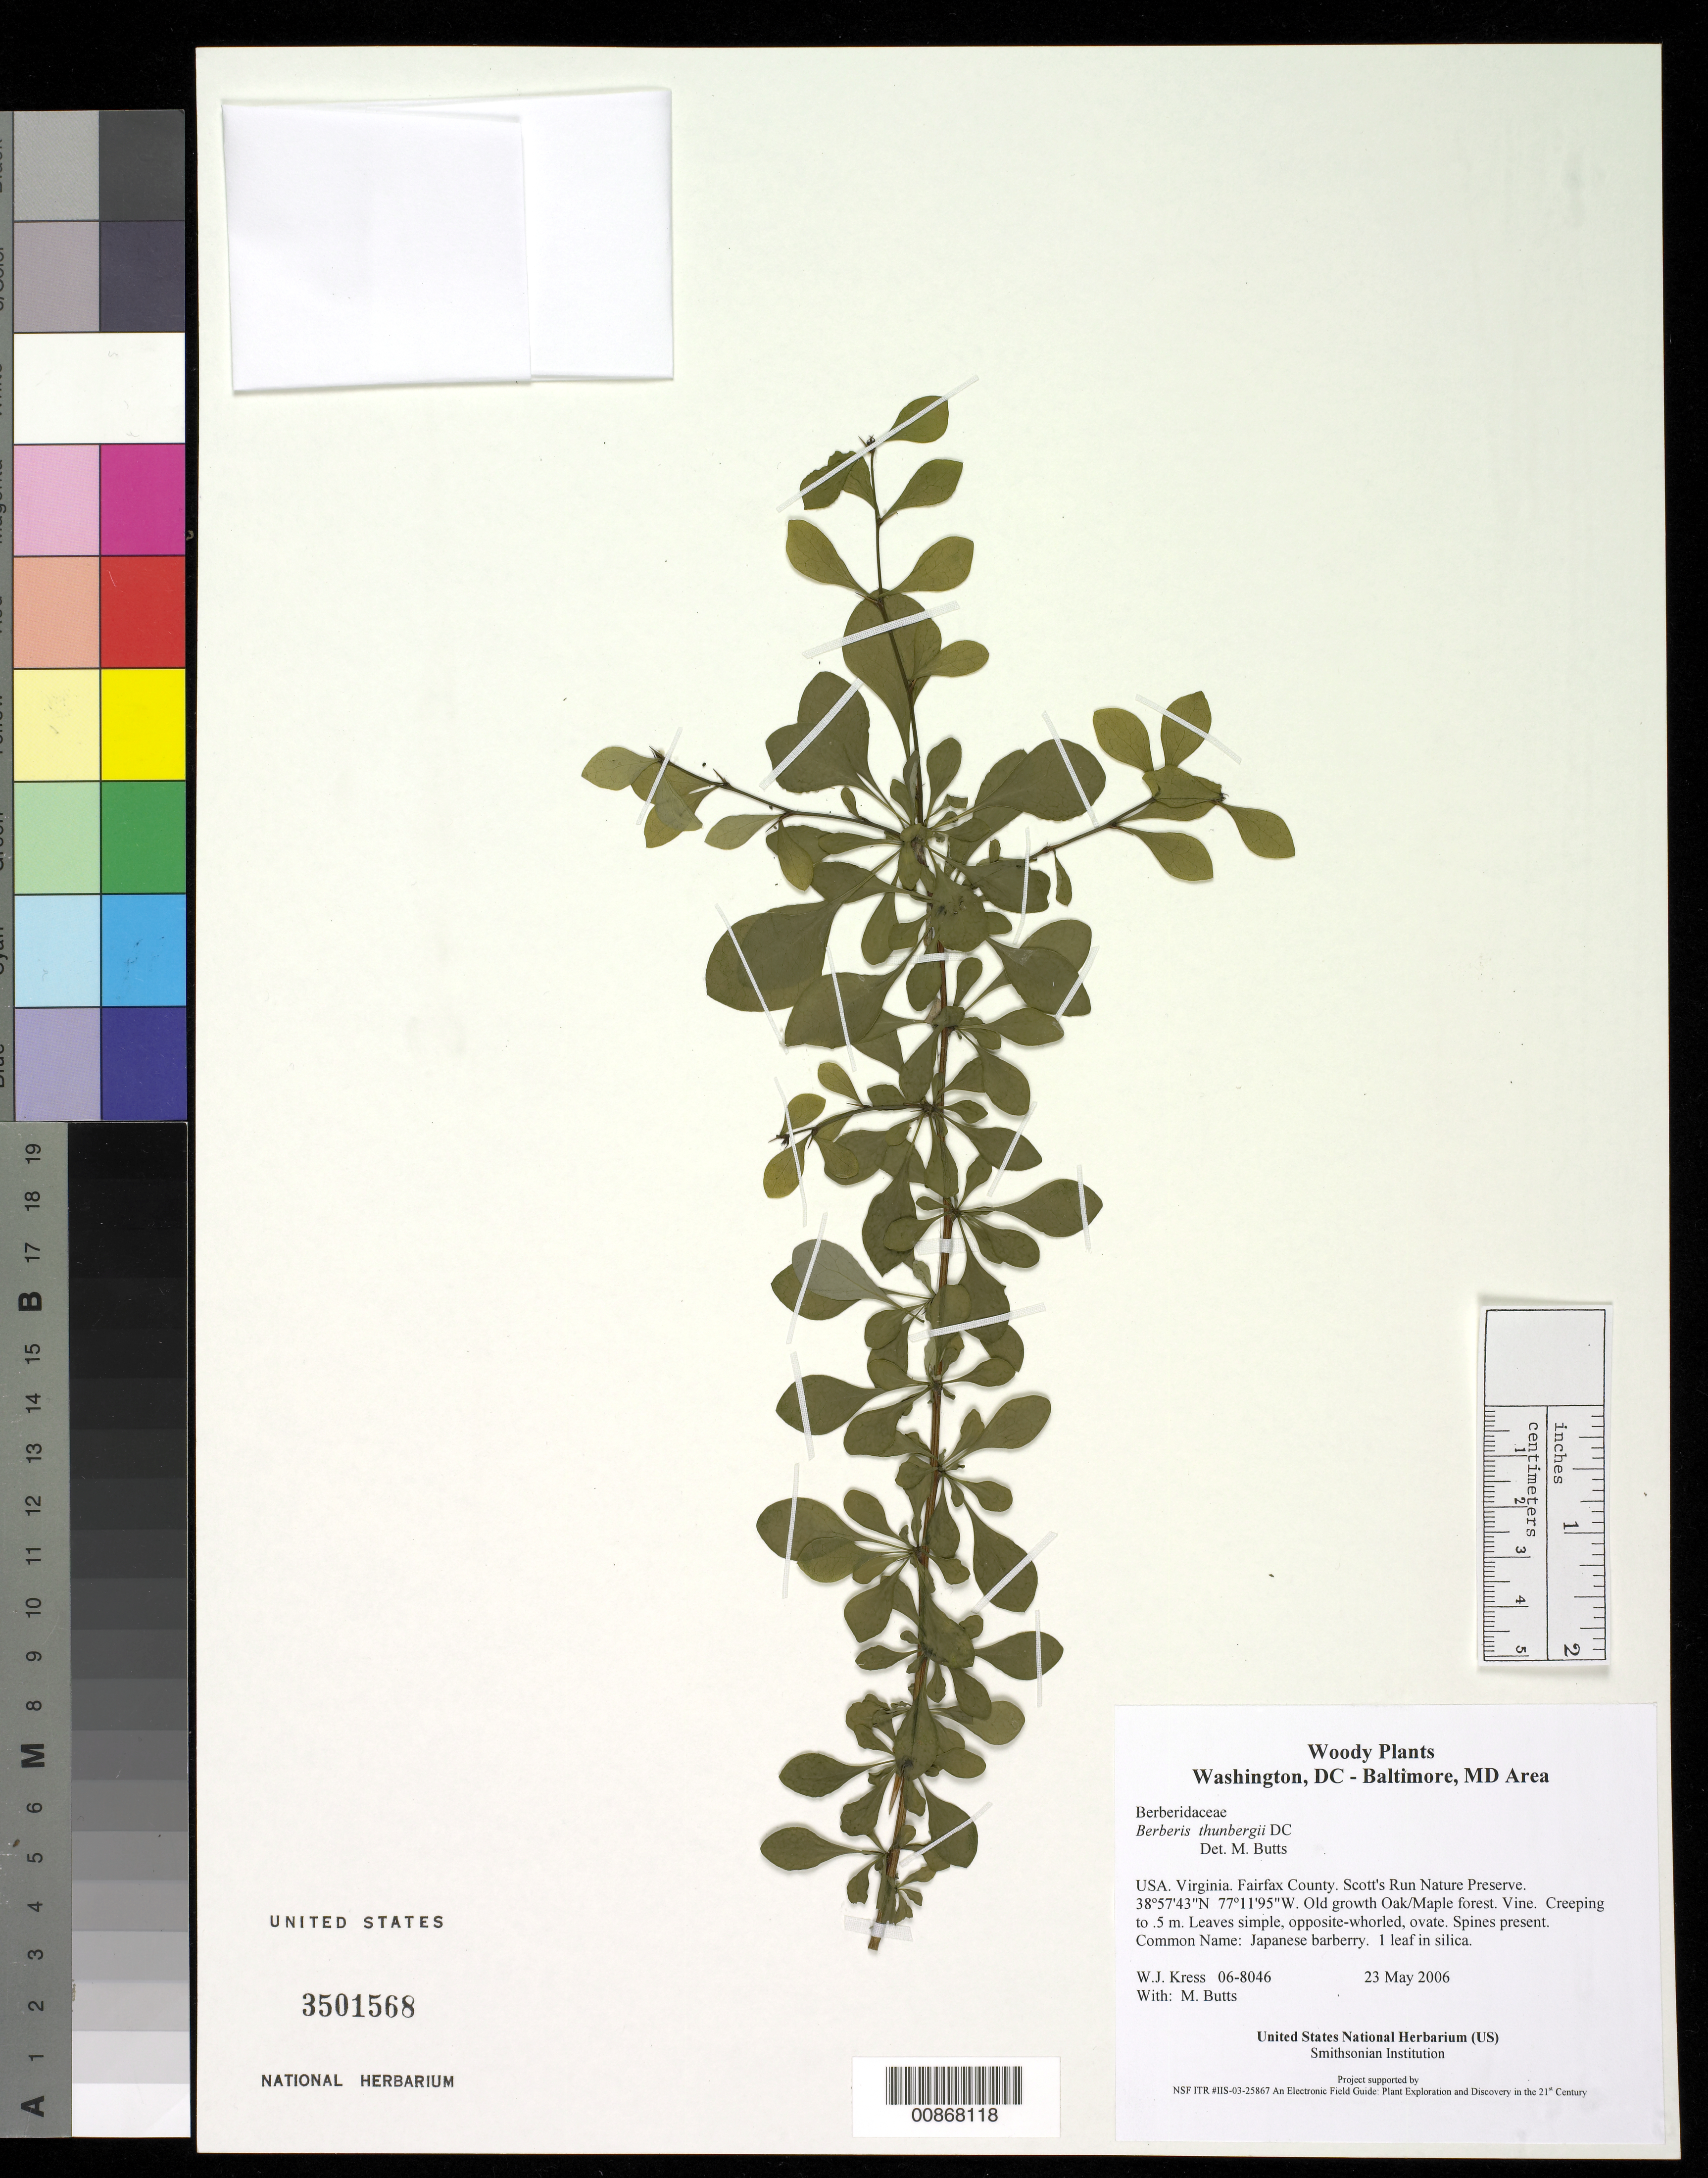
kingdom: Plantae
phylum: Tracheophyta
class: Magnoliopsida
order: Ranunculales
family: Berberidaceae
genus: Berberis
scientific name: Berberis thunbergii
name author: DC.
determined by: Butts, M. B.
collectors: W. J. Kress & M. B. Butts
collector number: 06-8046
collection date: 2006-05-23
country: United States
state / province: Virginia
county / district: Fairfax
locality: Scott's Run Nature Preserve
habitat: Old growth Oak/Maple forest.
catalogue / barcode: US 3501568